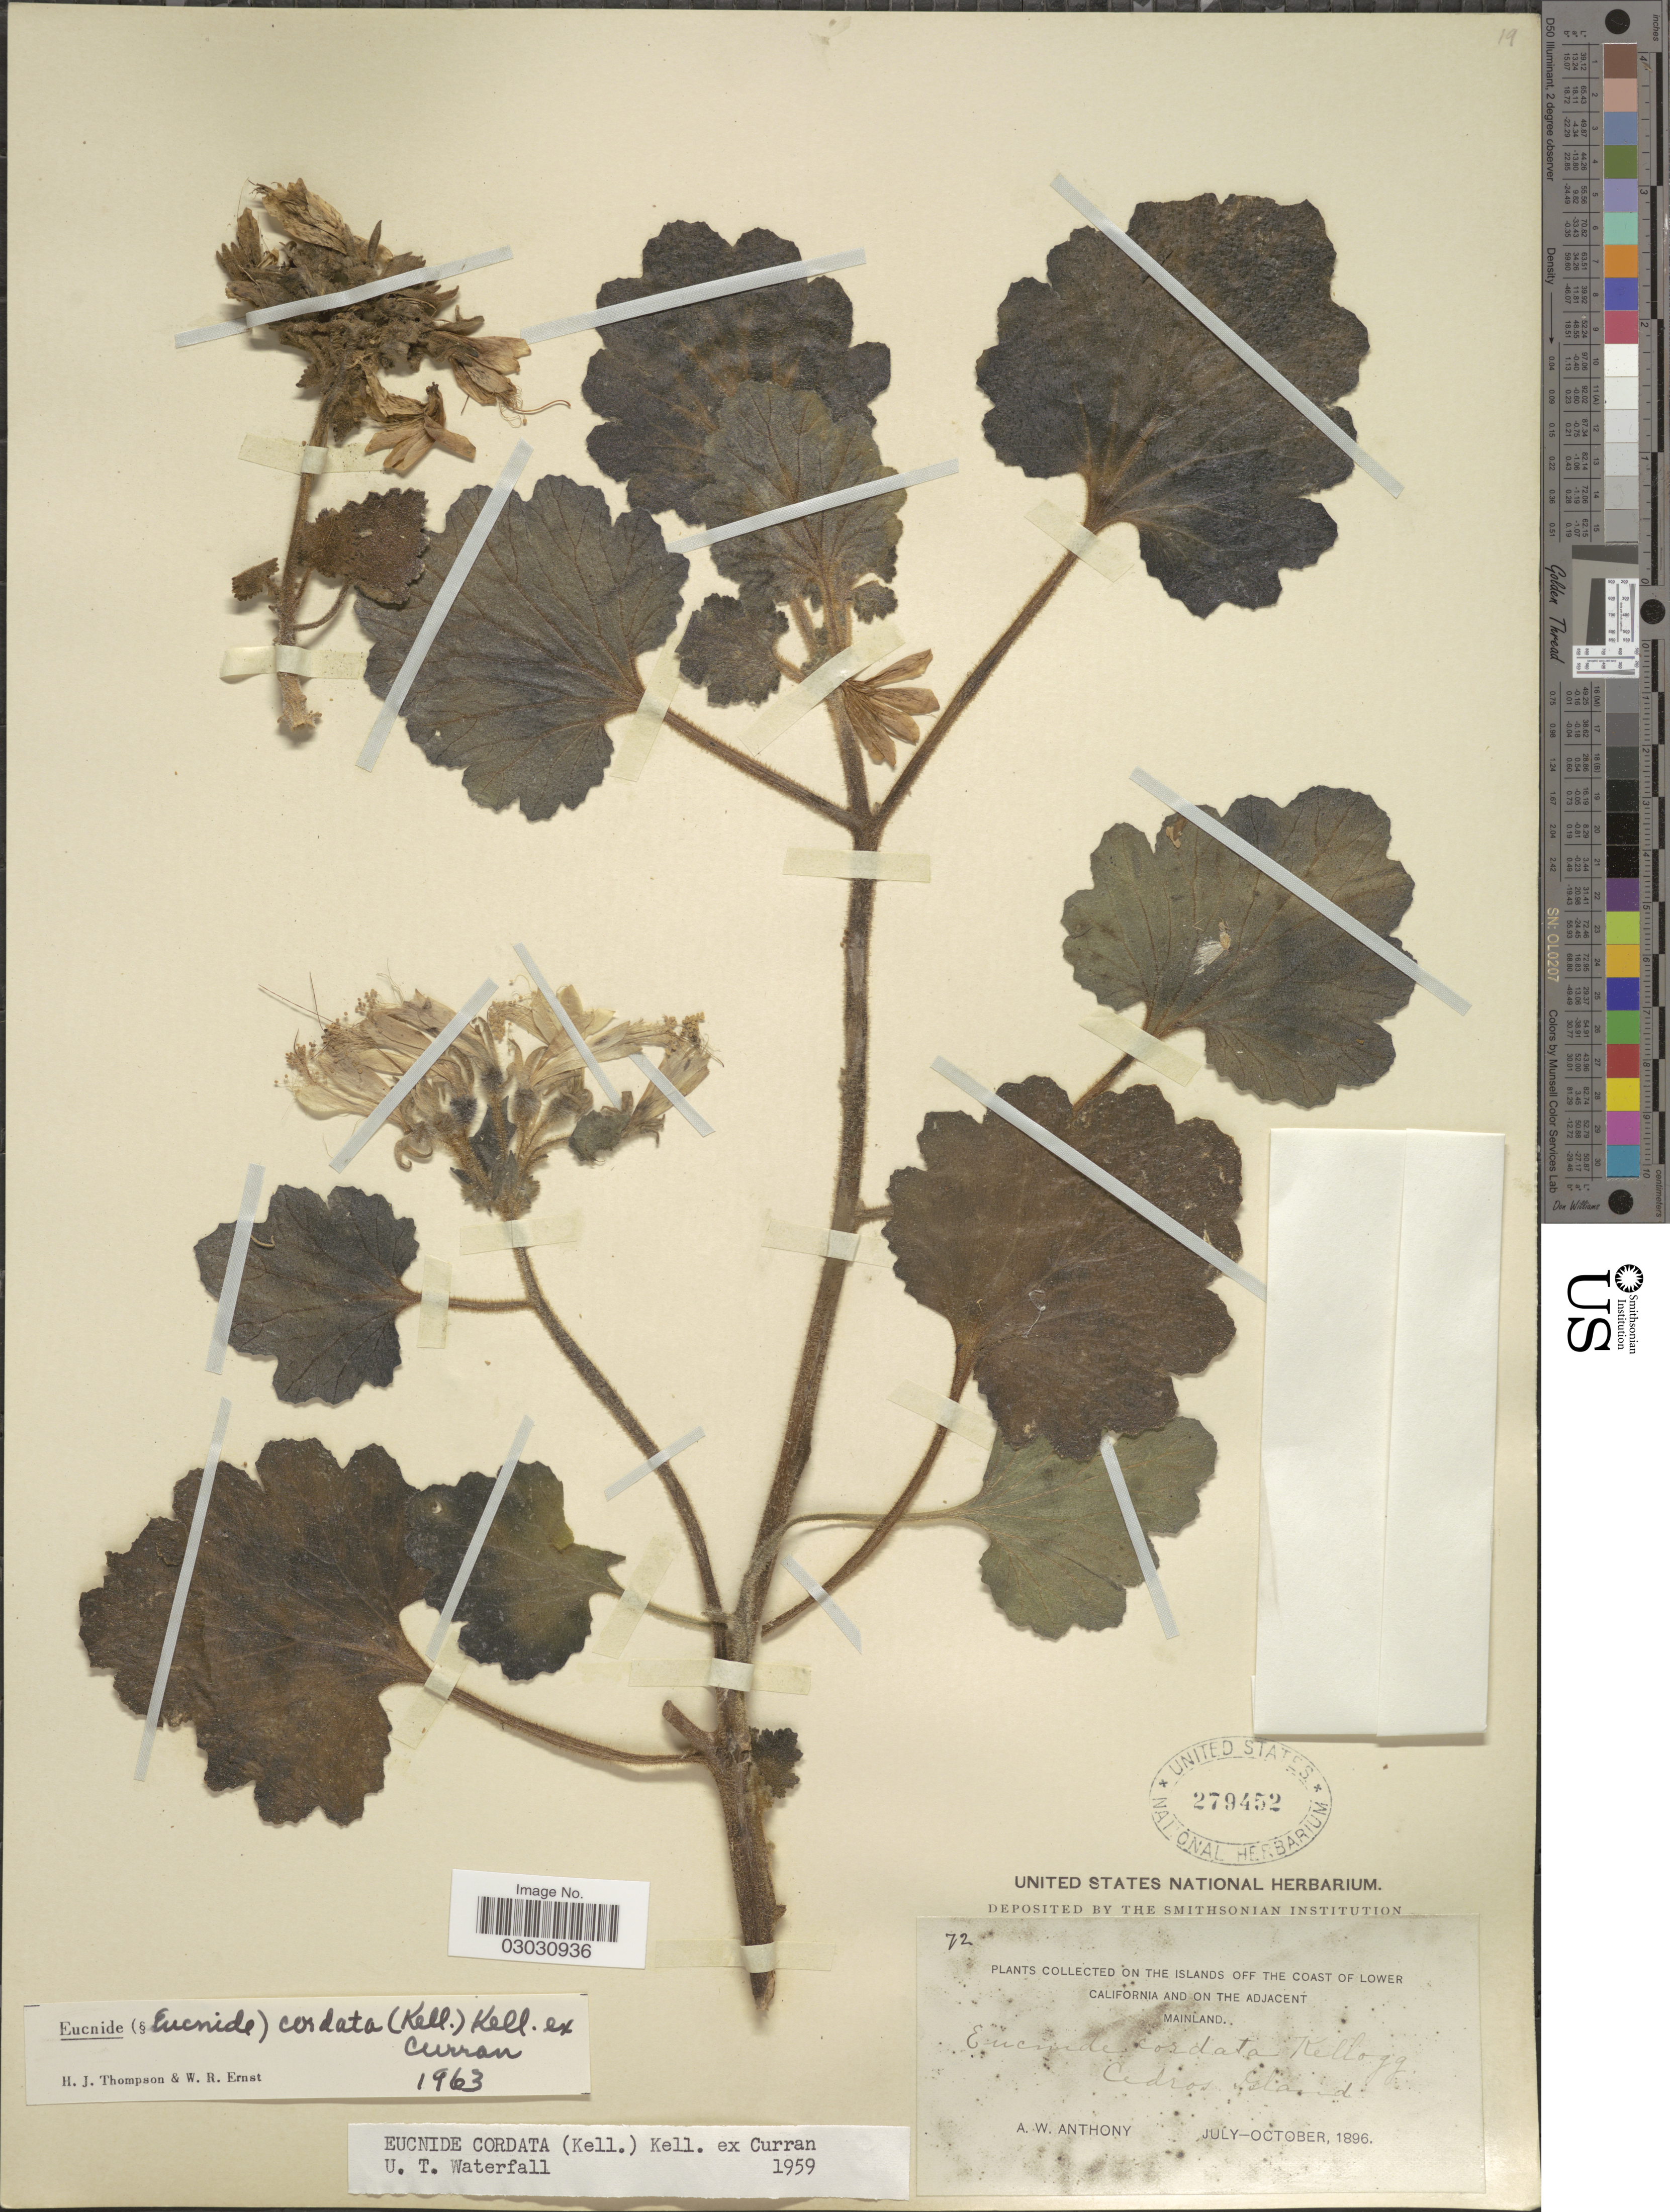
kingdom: Plantae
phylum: Tracheophyta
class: Magnoliopsida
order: Cornales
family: Loasaceae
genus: Eucnide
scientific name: Eucnide cordata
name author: (Kell.) Kellogg ex Curran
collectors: A. W. Anthony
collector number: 72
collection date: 1896-07/1896-10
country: Mexico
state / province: Baja California Norte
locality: Islands off the coast of Lower California and on the adjacent mainland. Cedros Island.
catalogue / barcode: US 279452